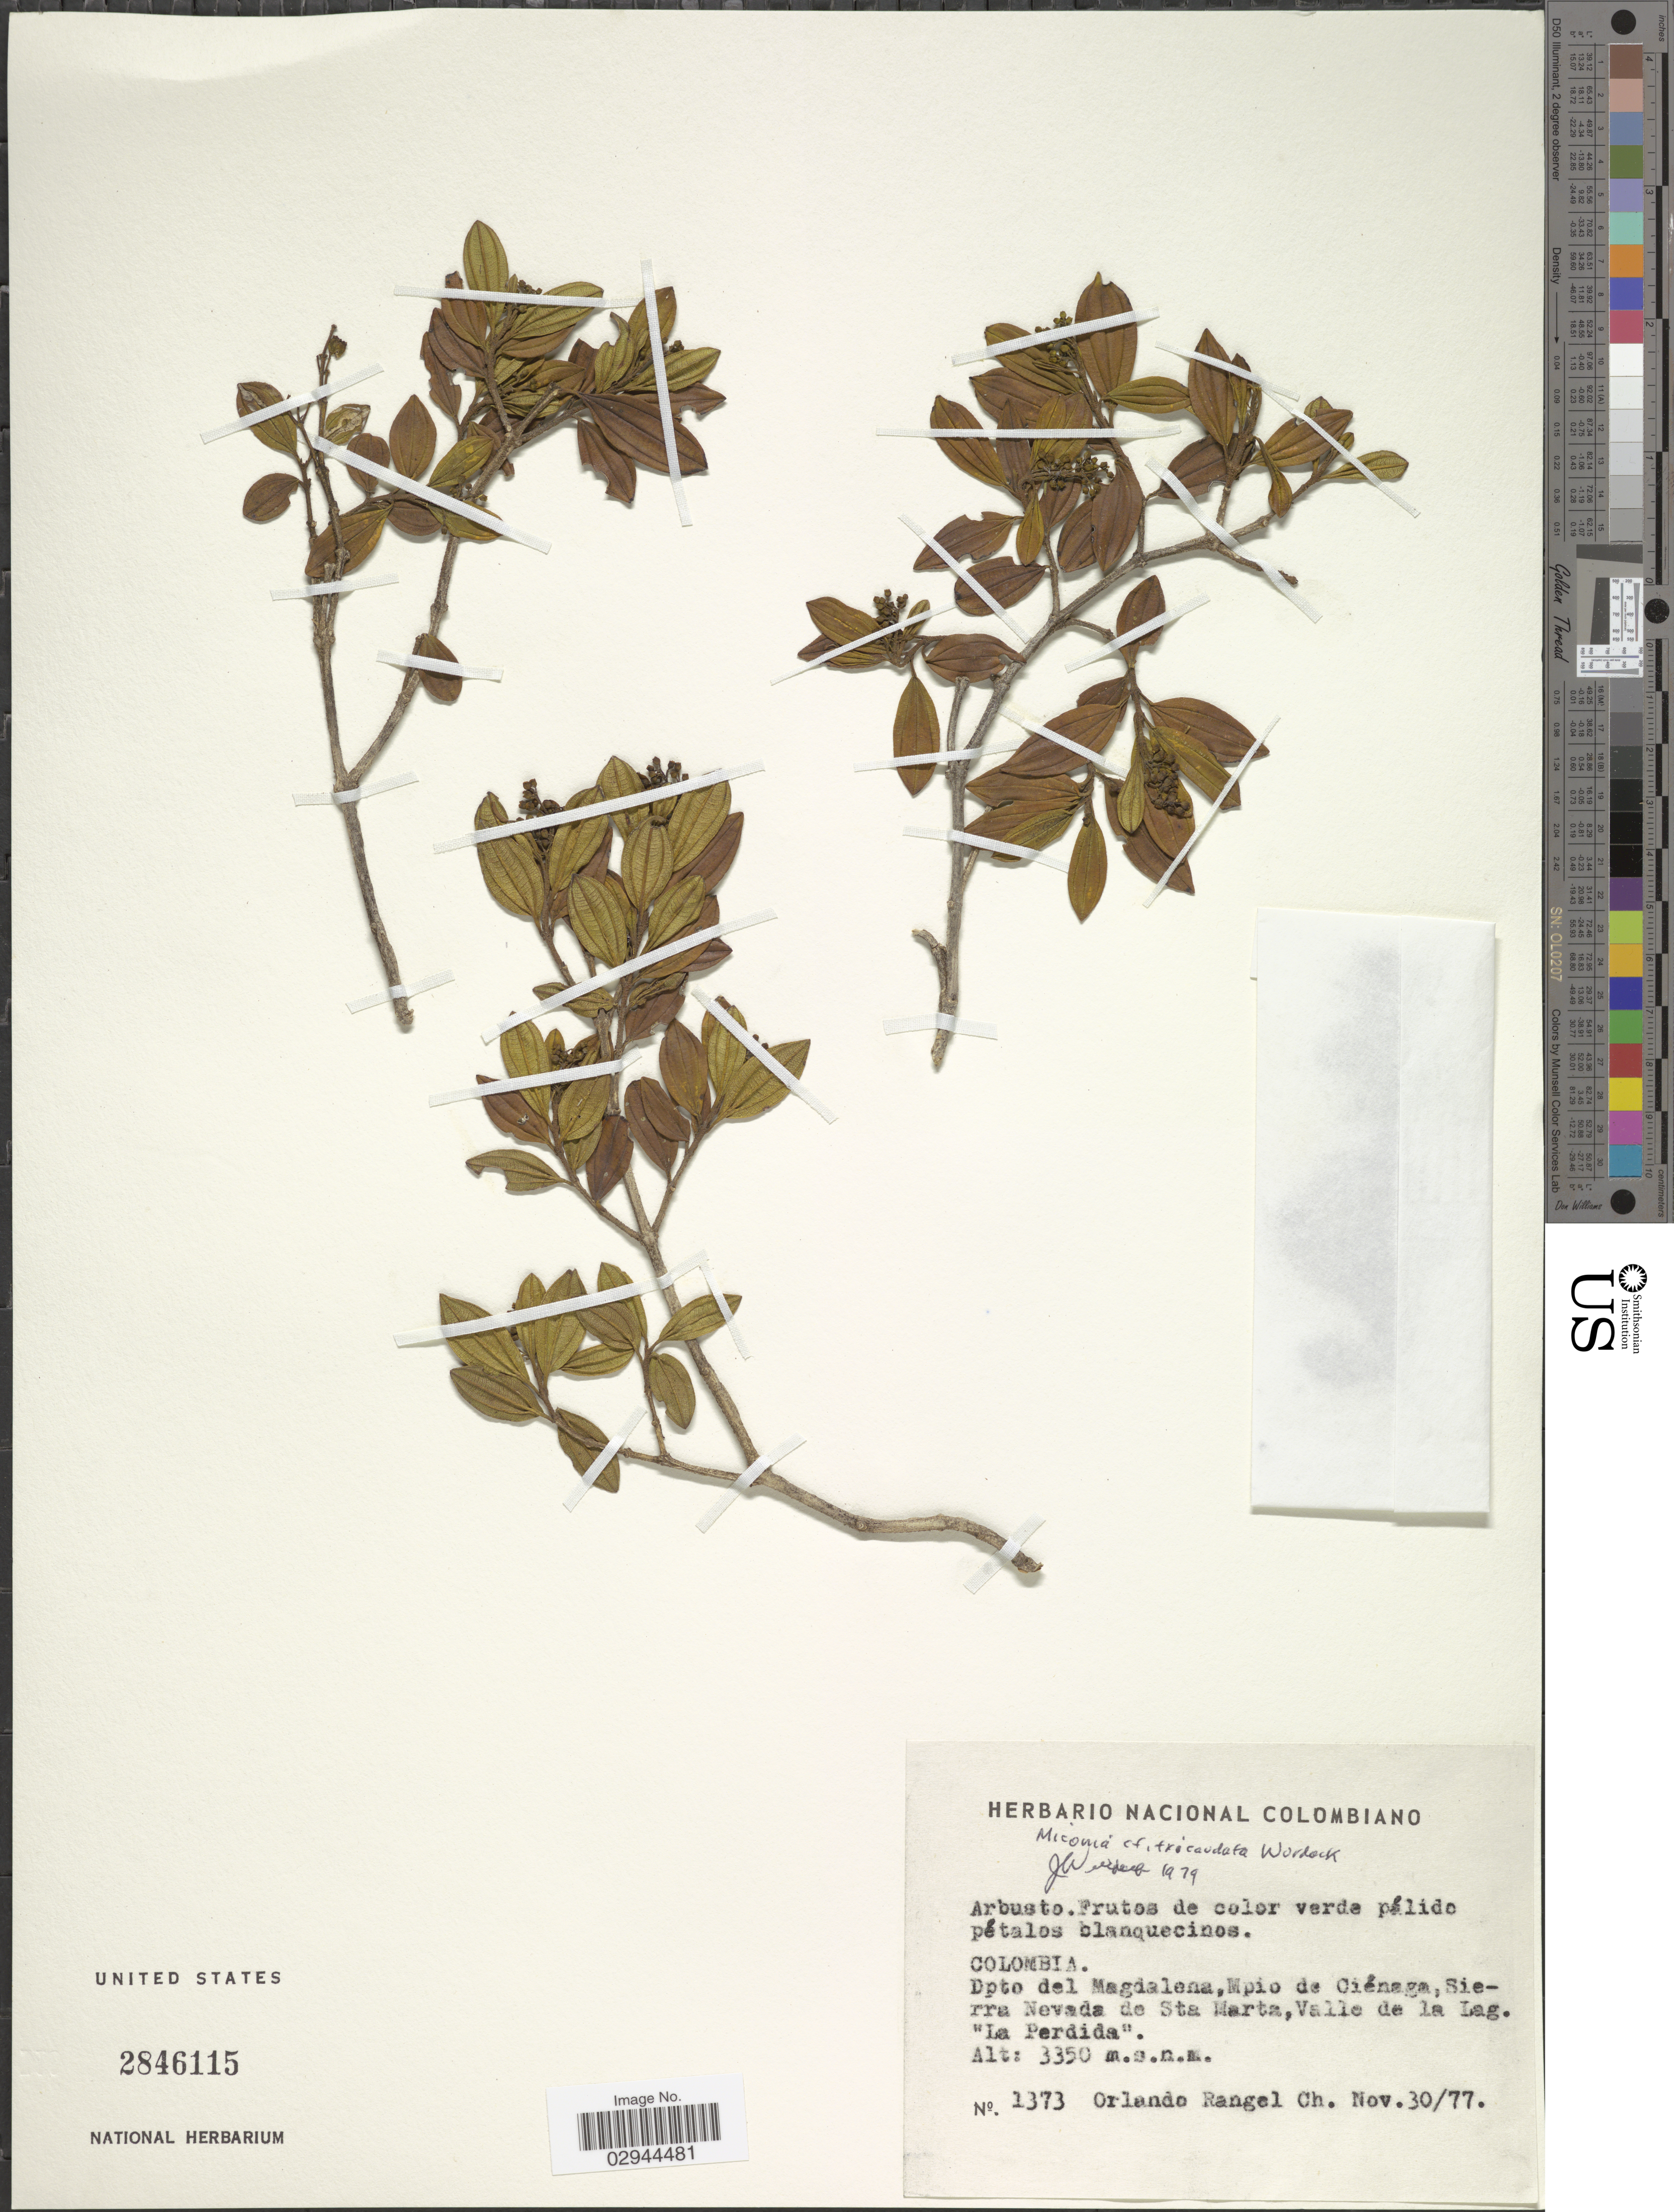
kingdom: Plantae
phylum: Tracheophyta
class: Magnoliopsida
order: Myrtales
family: Melastomataceae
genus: Miconia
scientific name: Miconia tricaudata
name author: Wurdack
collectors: O. Rangel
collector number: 1373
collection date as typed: Transcribed d/m/y: 30/11/77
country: Colombia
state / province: Magdalena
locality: Dpto del Magdalena, Mpio de Ciénaga, Sierra Nevada de Sta Marta, Valle de la Lag. "La Perdida".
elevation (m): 3350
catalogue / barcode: US 2846115